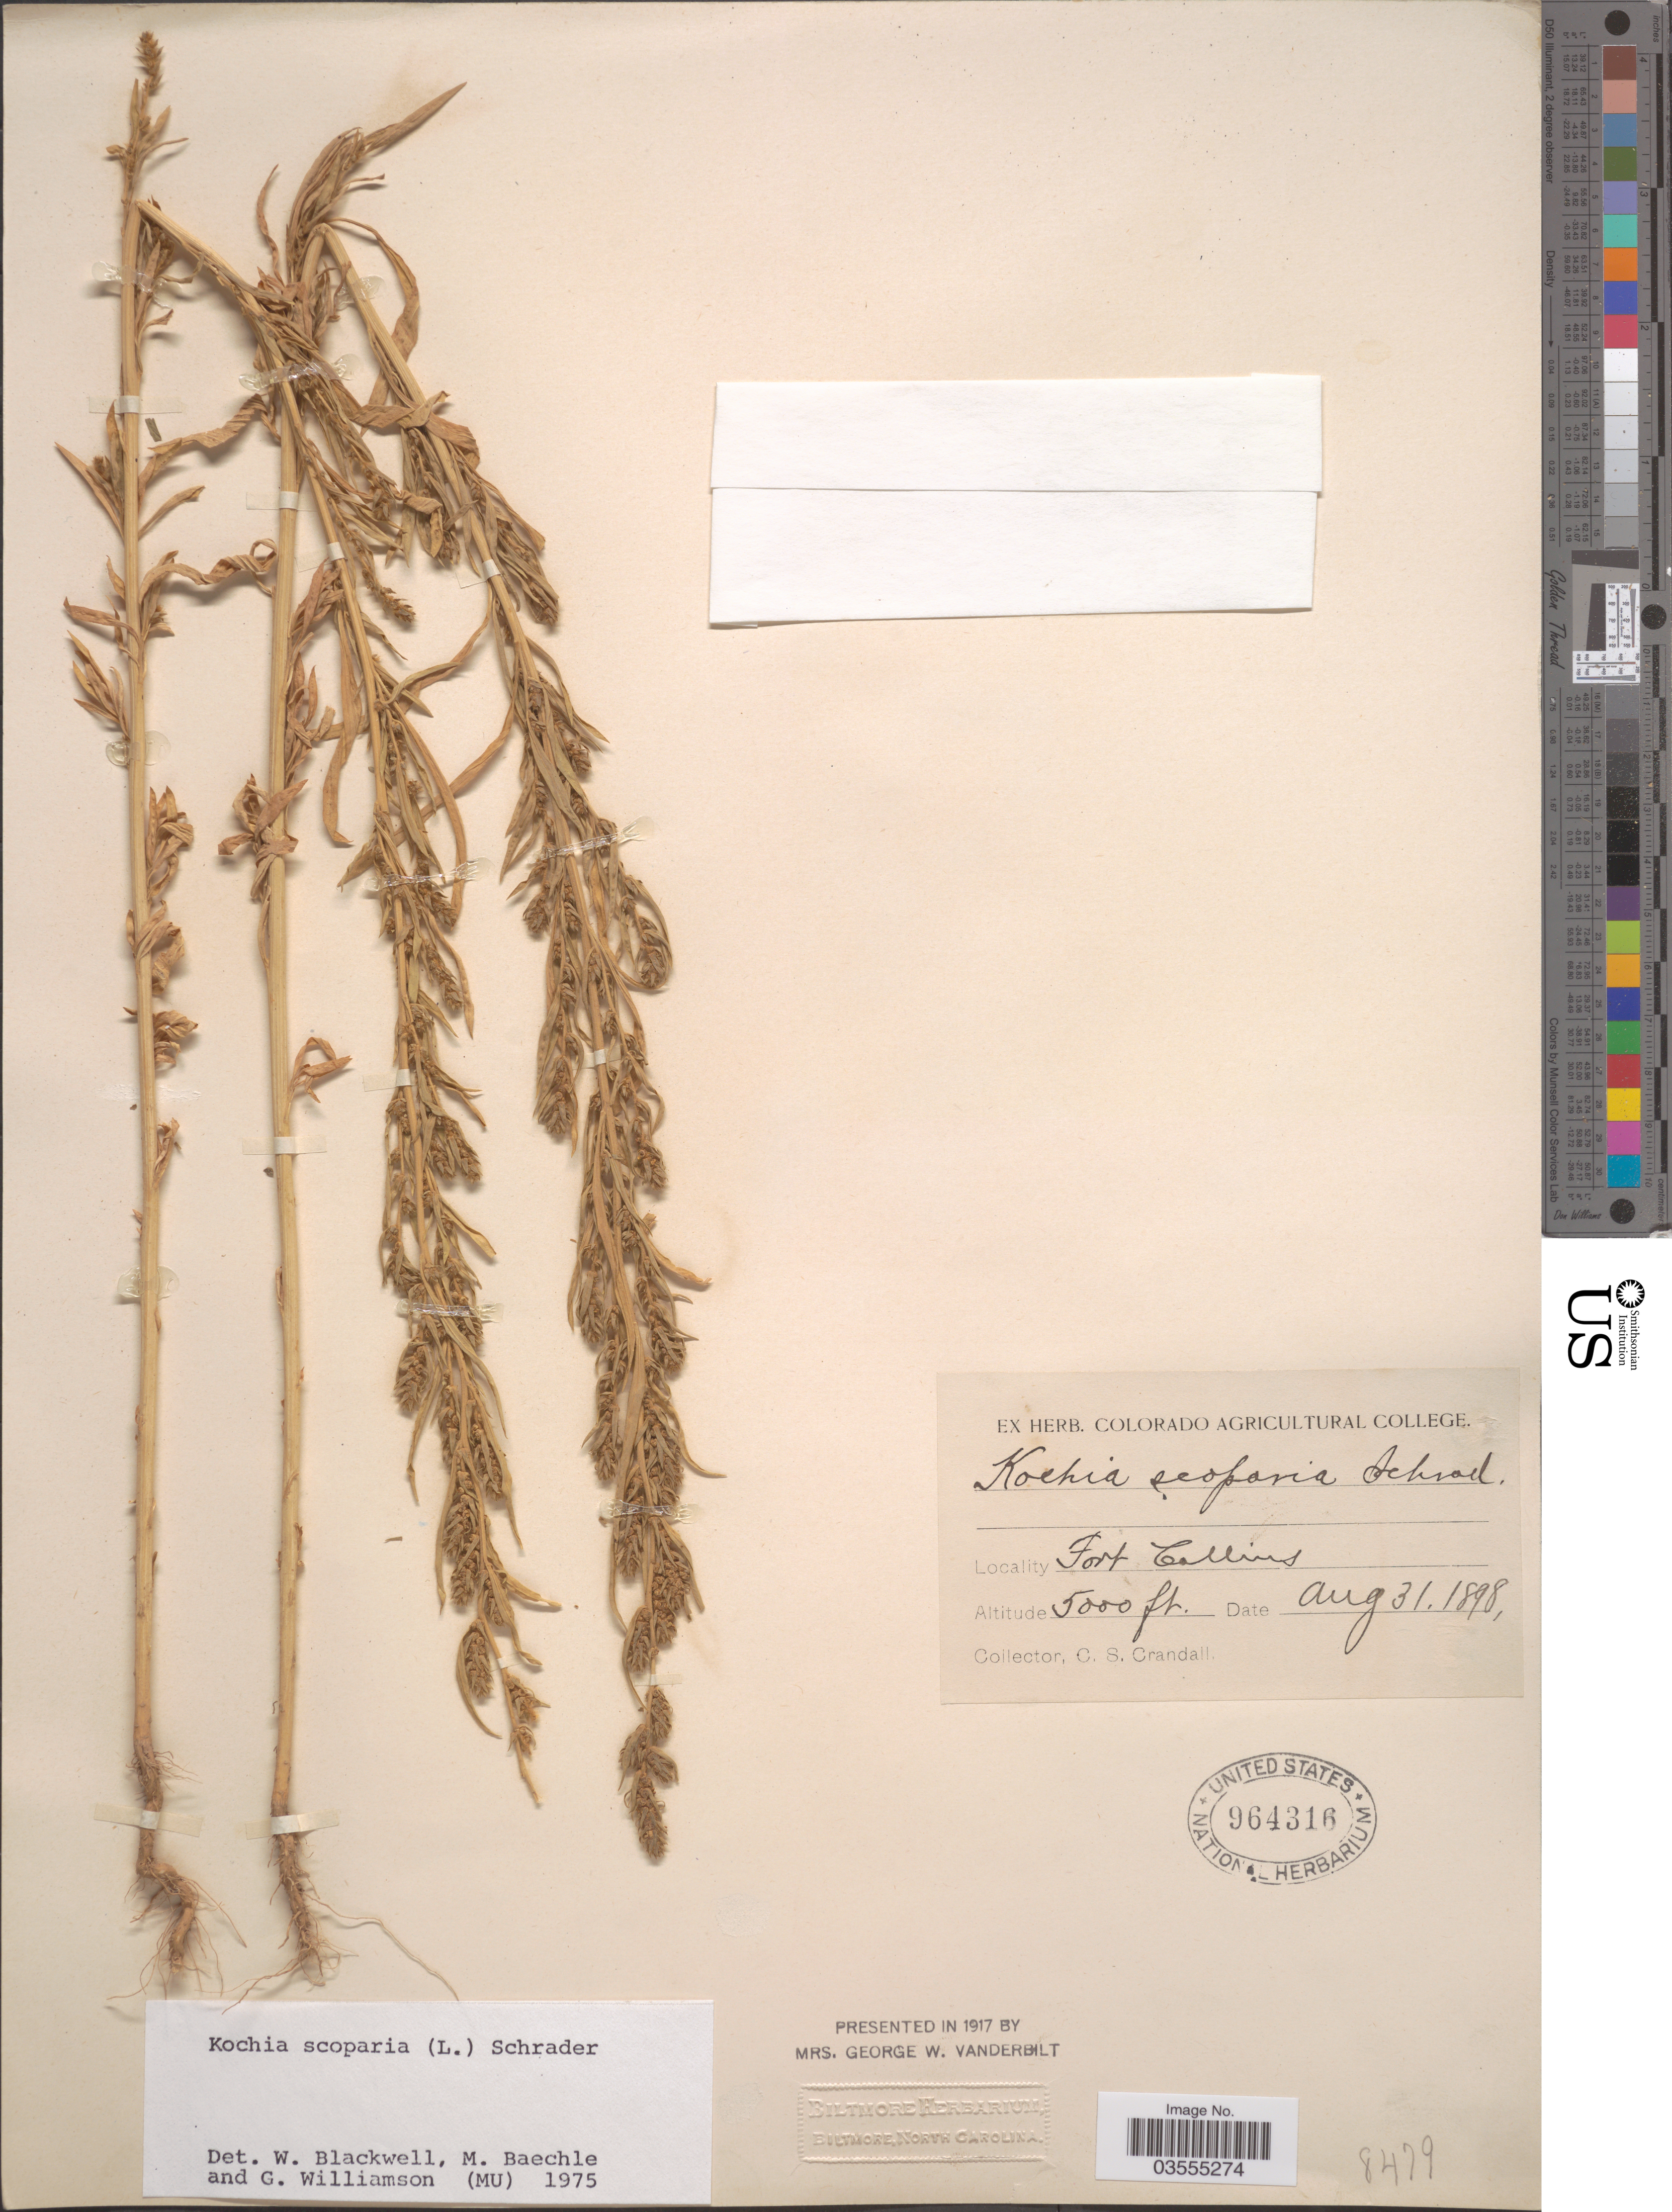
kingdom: Plantae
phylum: Tracheophyta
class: Magnoliopsida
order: Caryophyllales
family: Amaranthaceae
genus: Bassia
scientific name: Bassia scoparia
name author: (L.) Voss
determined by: U.S. National Herbarium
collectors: C. Crandall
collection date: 1898-08-31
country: United States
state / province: Colorado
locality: Fort Collins.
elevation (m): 1524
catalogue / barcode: US 964316